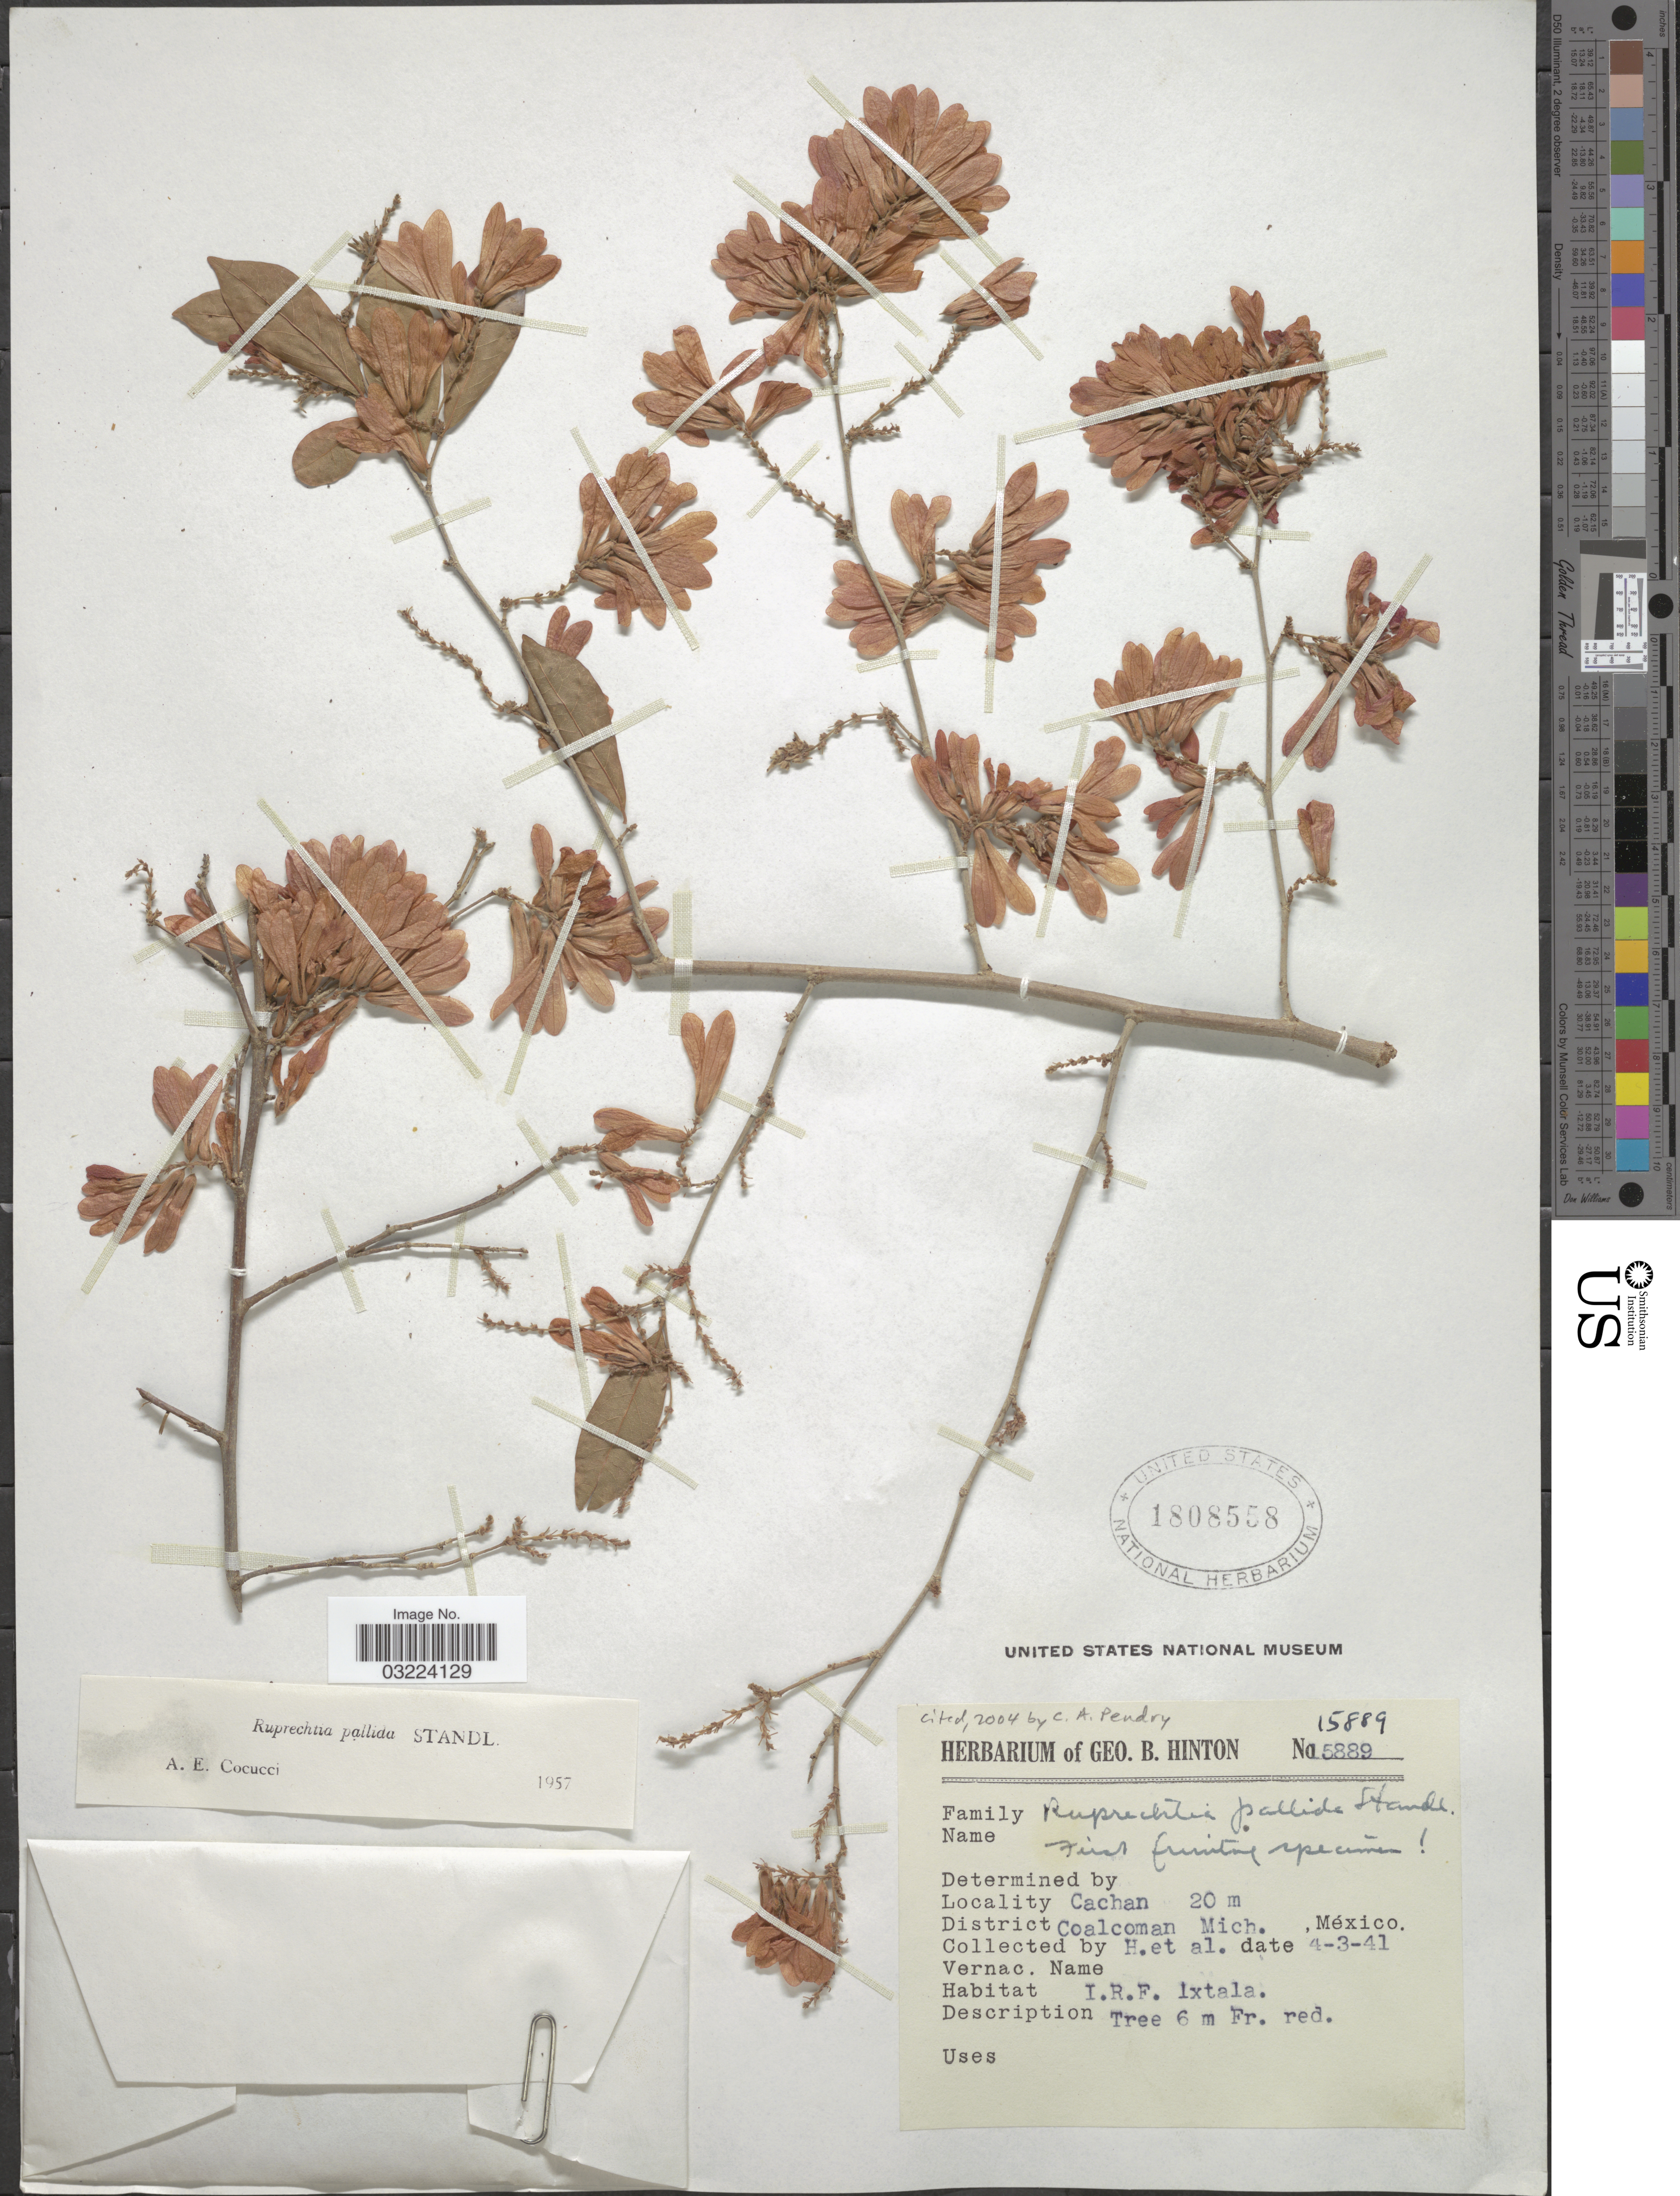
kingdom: Plantae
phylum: Tracheophyta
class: Magnoliopsida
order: Caryophyllales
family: Polygonaceae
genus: Ruprechtia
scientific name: Ruprechtia pallida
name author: Standl.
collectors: G. B. Hinton & et al.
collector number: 15889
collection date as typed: Transcribed d/m/y: 4/3/41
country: Mexico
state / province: Michoacán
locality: Cachan, District Coalcoman.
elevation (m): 20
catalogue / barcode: US 1808558